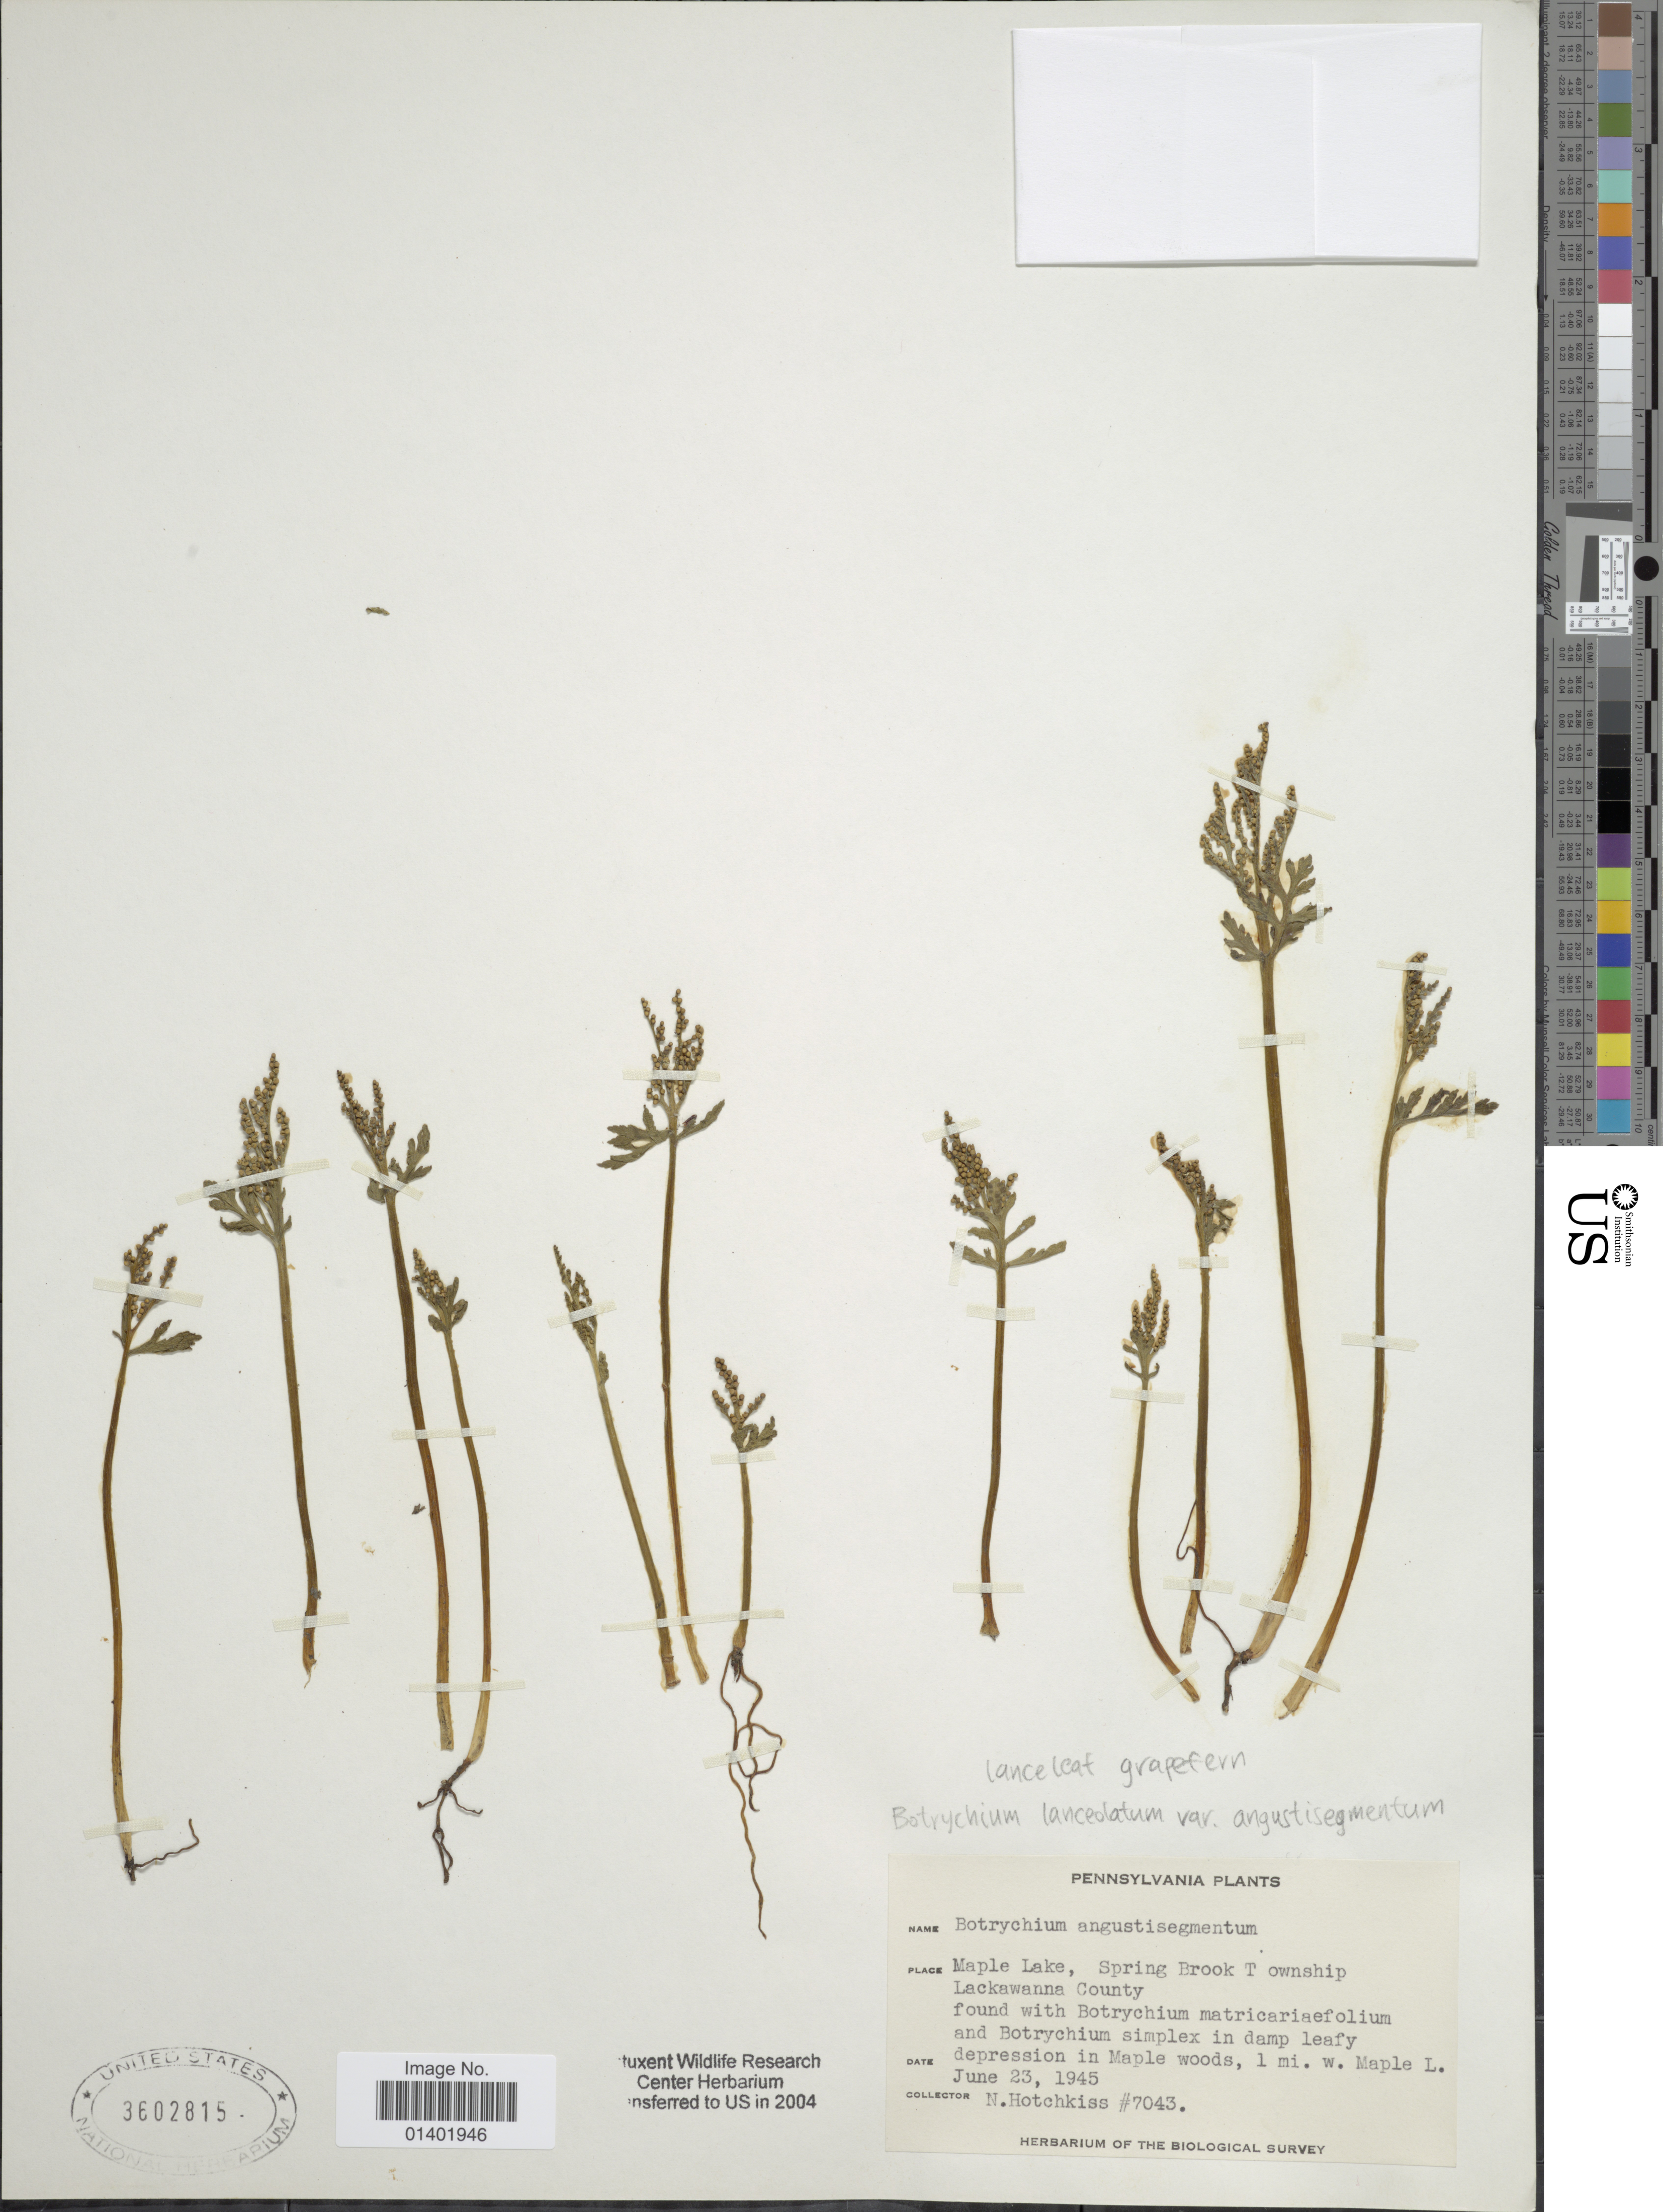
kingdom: Plantae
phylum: Tracheophyta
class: Polypodiopsida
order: Ophioglossales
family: Ophioglossaceae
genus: Botrychium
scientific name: Botrychium lanceolatum subsp. angustisegmentum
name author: (Pease & A.H. Moore) R.T. Clausen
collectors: N. Hotchkiss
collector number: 7043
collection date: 1945-06-23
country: United States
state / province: Pennsylvania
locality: Maple Lake, Spring Brook T ownship Lackawanna County, 1 mi. w. Maple L.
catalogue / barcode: US 3602815